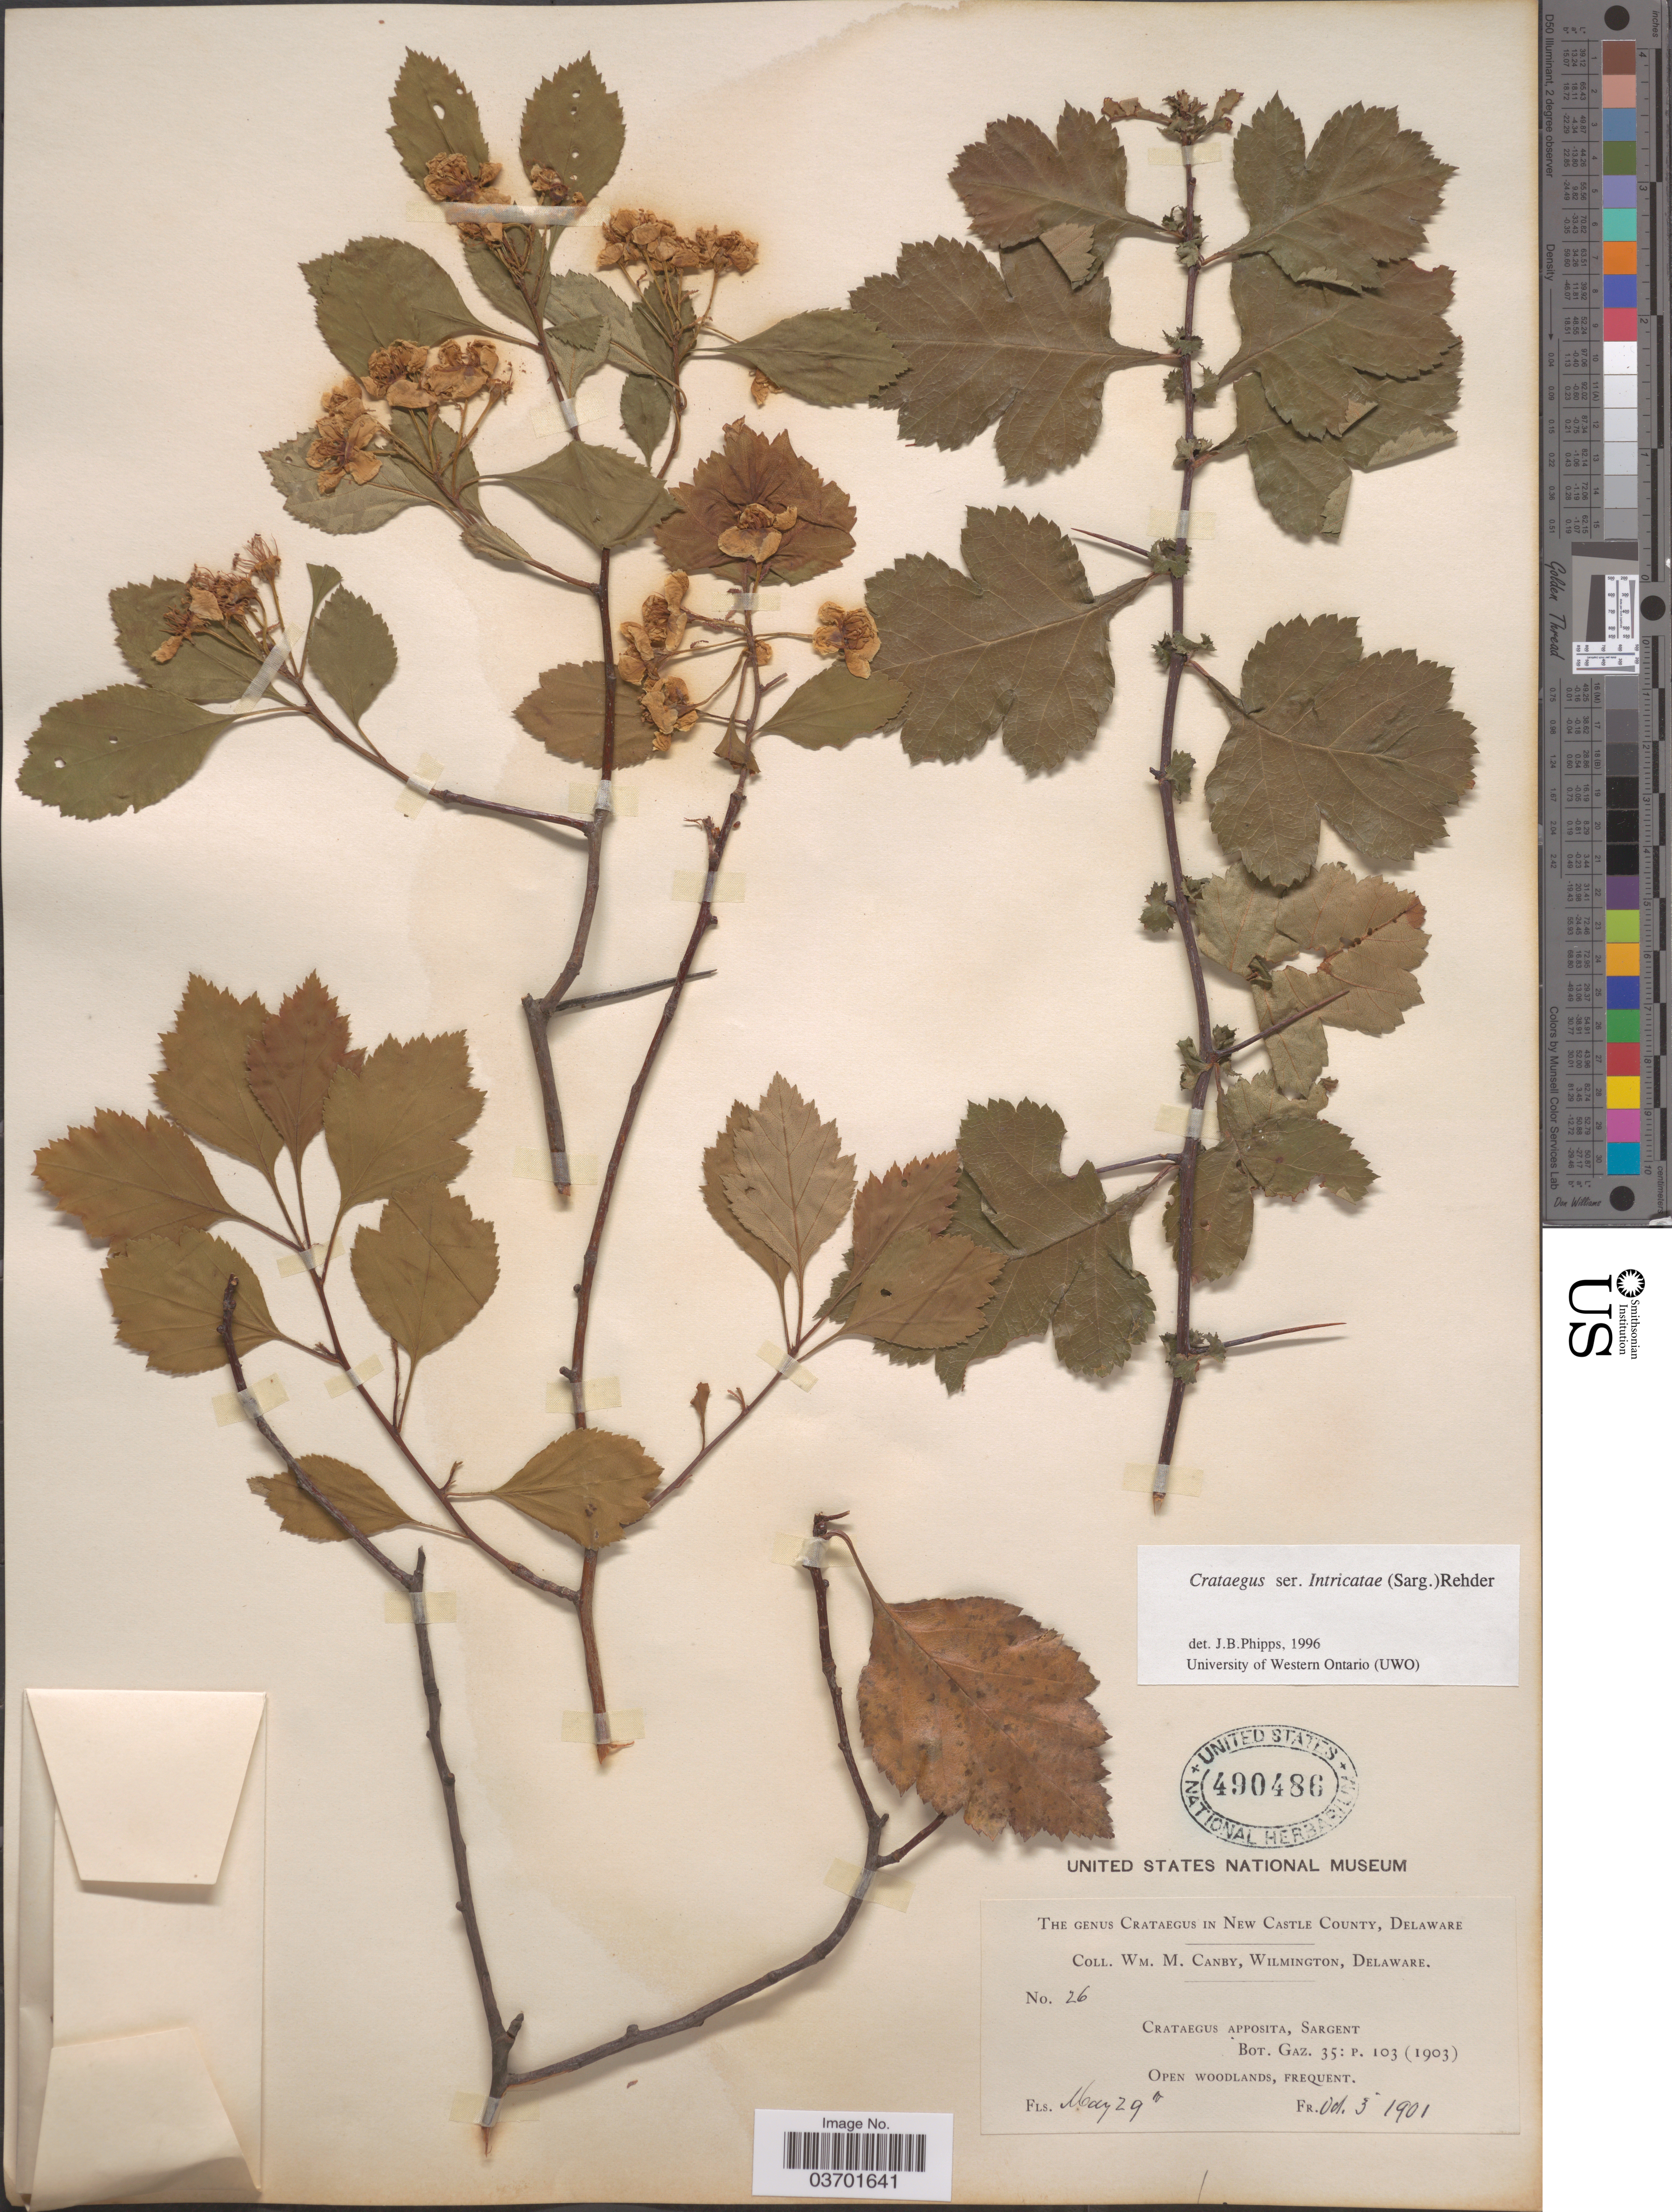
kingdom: Plantae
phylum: Tracheophyta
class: Magnoliopsida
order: Rosales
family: Rosaceae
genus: Crataegus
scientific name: Crataegus rubella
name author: Beadle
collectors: W. M. Canby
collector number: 26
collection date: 1901-05-29/1901-10-03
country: United States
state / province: Delaware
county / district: New Castle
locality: In New Castle County.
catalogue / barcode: US 490486